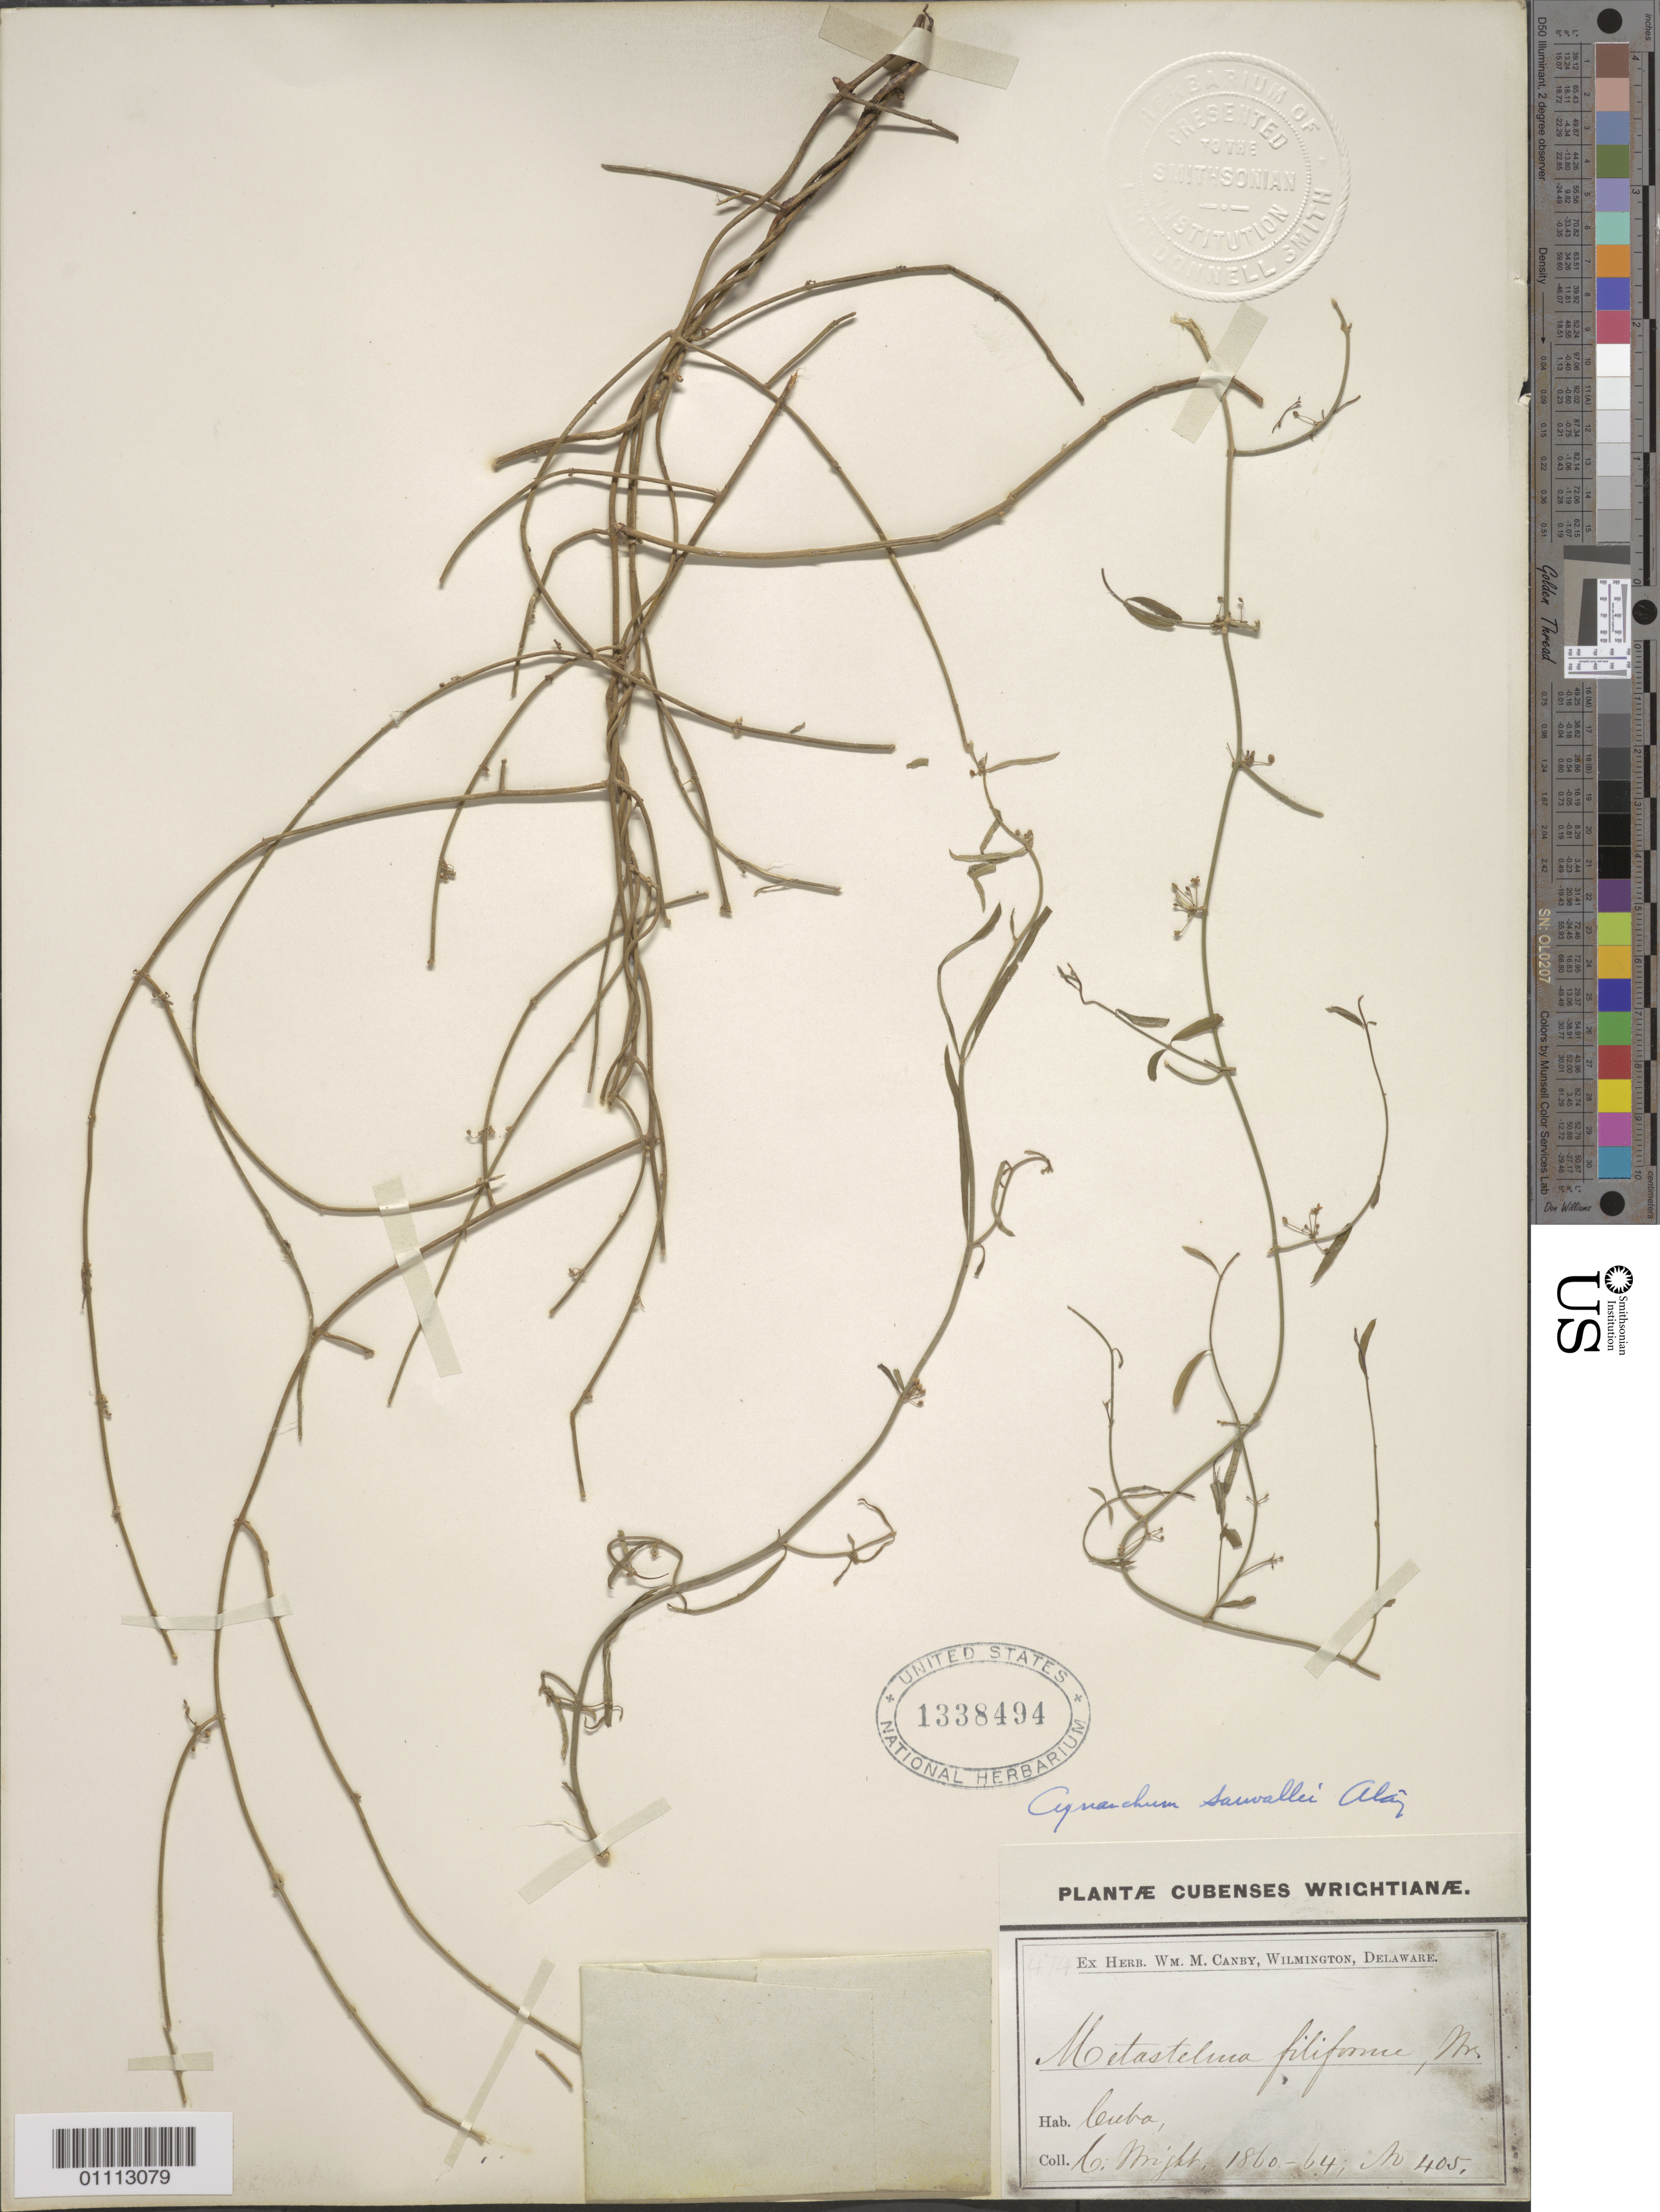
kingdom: Plantae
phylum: Tracheophyta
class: Magnoliopsida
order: Gentianales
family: Apocynaceae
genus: Cynanchum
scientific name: Cynanchum salinarum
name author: (Griseb.) Alain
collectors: C. Wright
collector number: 405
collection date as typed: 1860 to 1864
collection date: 1860/1864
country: Cuba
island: Cuba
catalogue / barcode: US 1338494